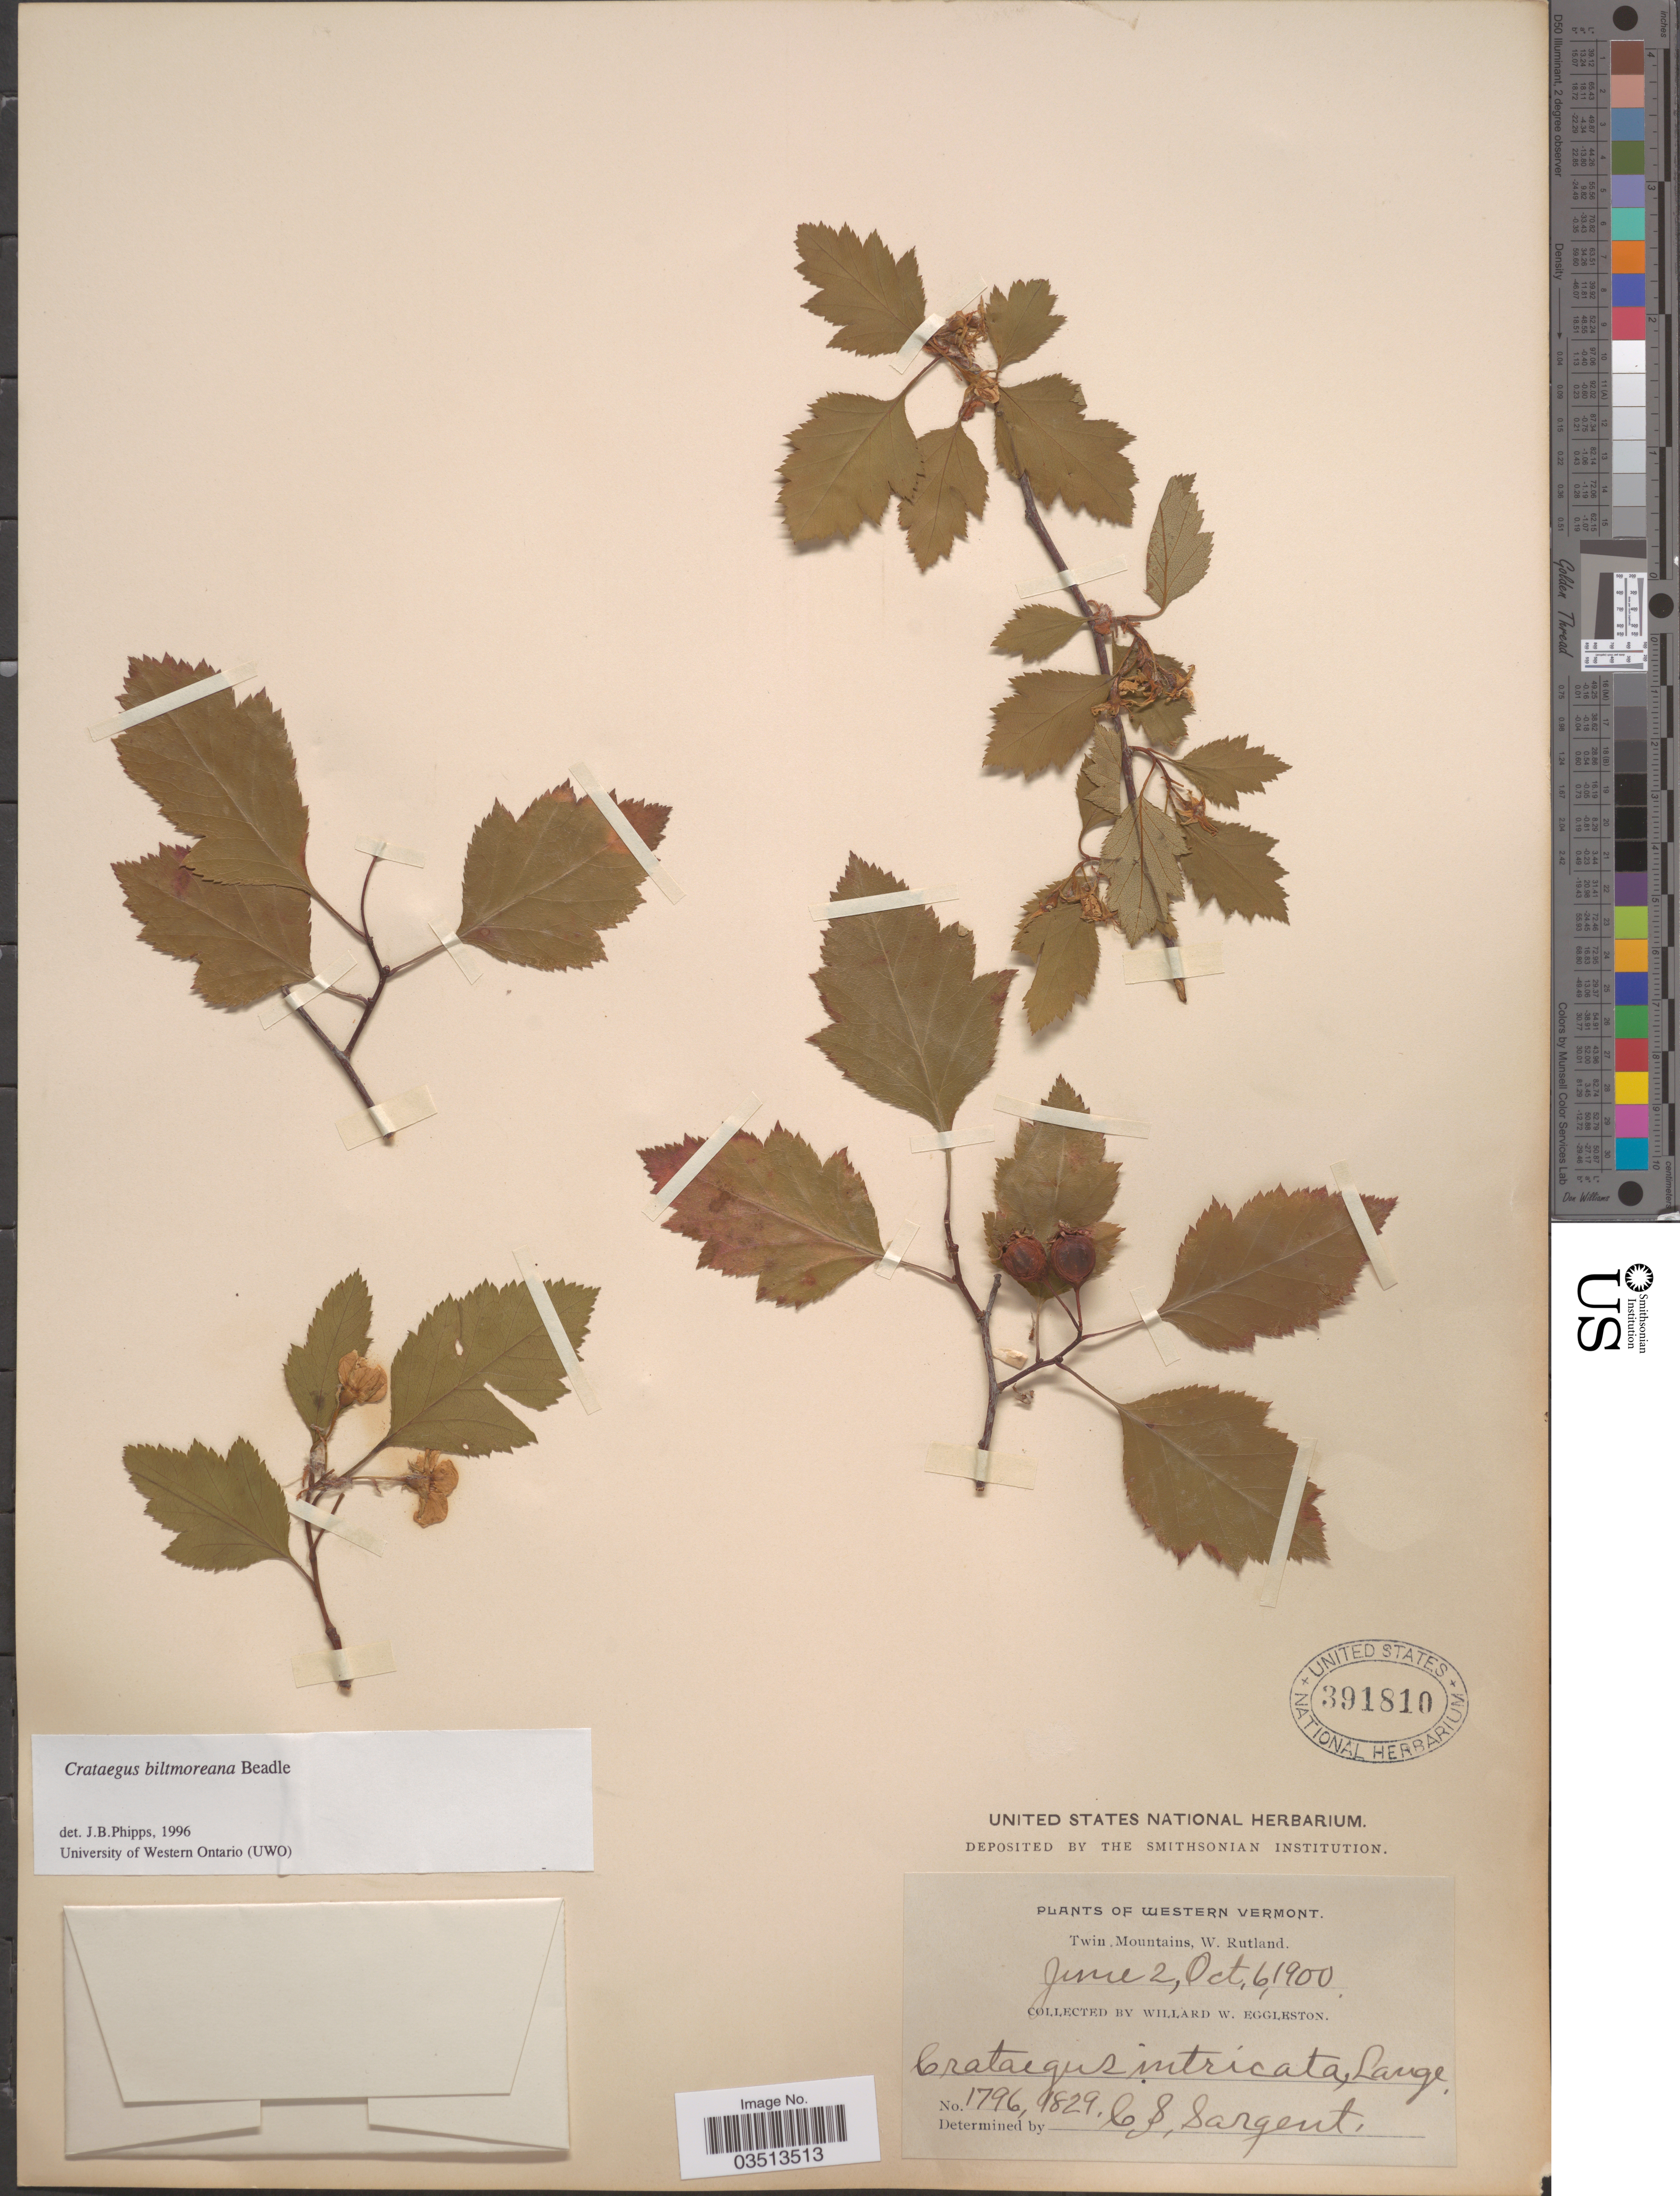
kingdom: Plantae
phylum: Tracheophyta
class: Magnoliopsida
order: Rosales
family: Rosaceae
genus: Crataegus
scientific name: Crataegus biltmoreana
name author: Beadle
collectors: W. W. Eggleston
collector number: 1796/1829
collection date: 1900-06-02/1900-10-06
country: United States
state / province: Vermont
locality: Western Vermont. Twin Mountains, W. Rutland.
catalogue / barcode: US 391810